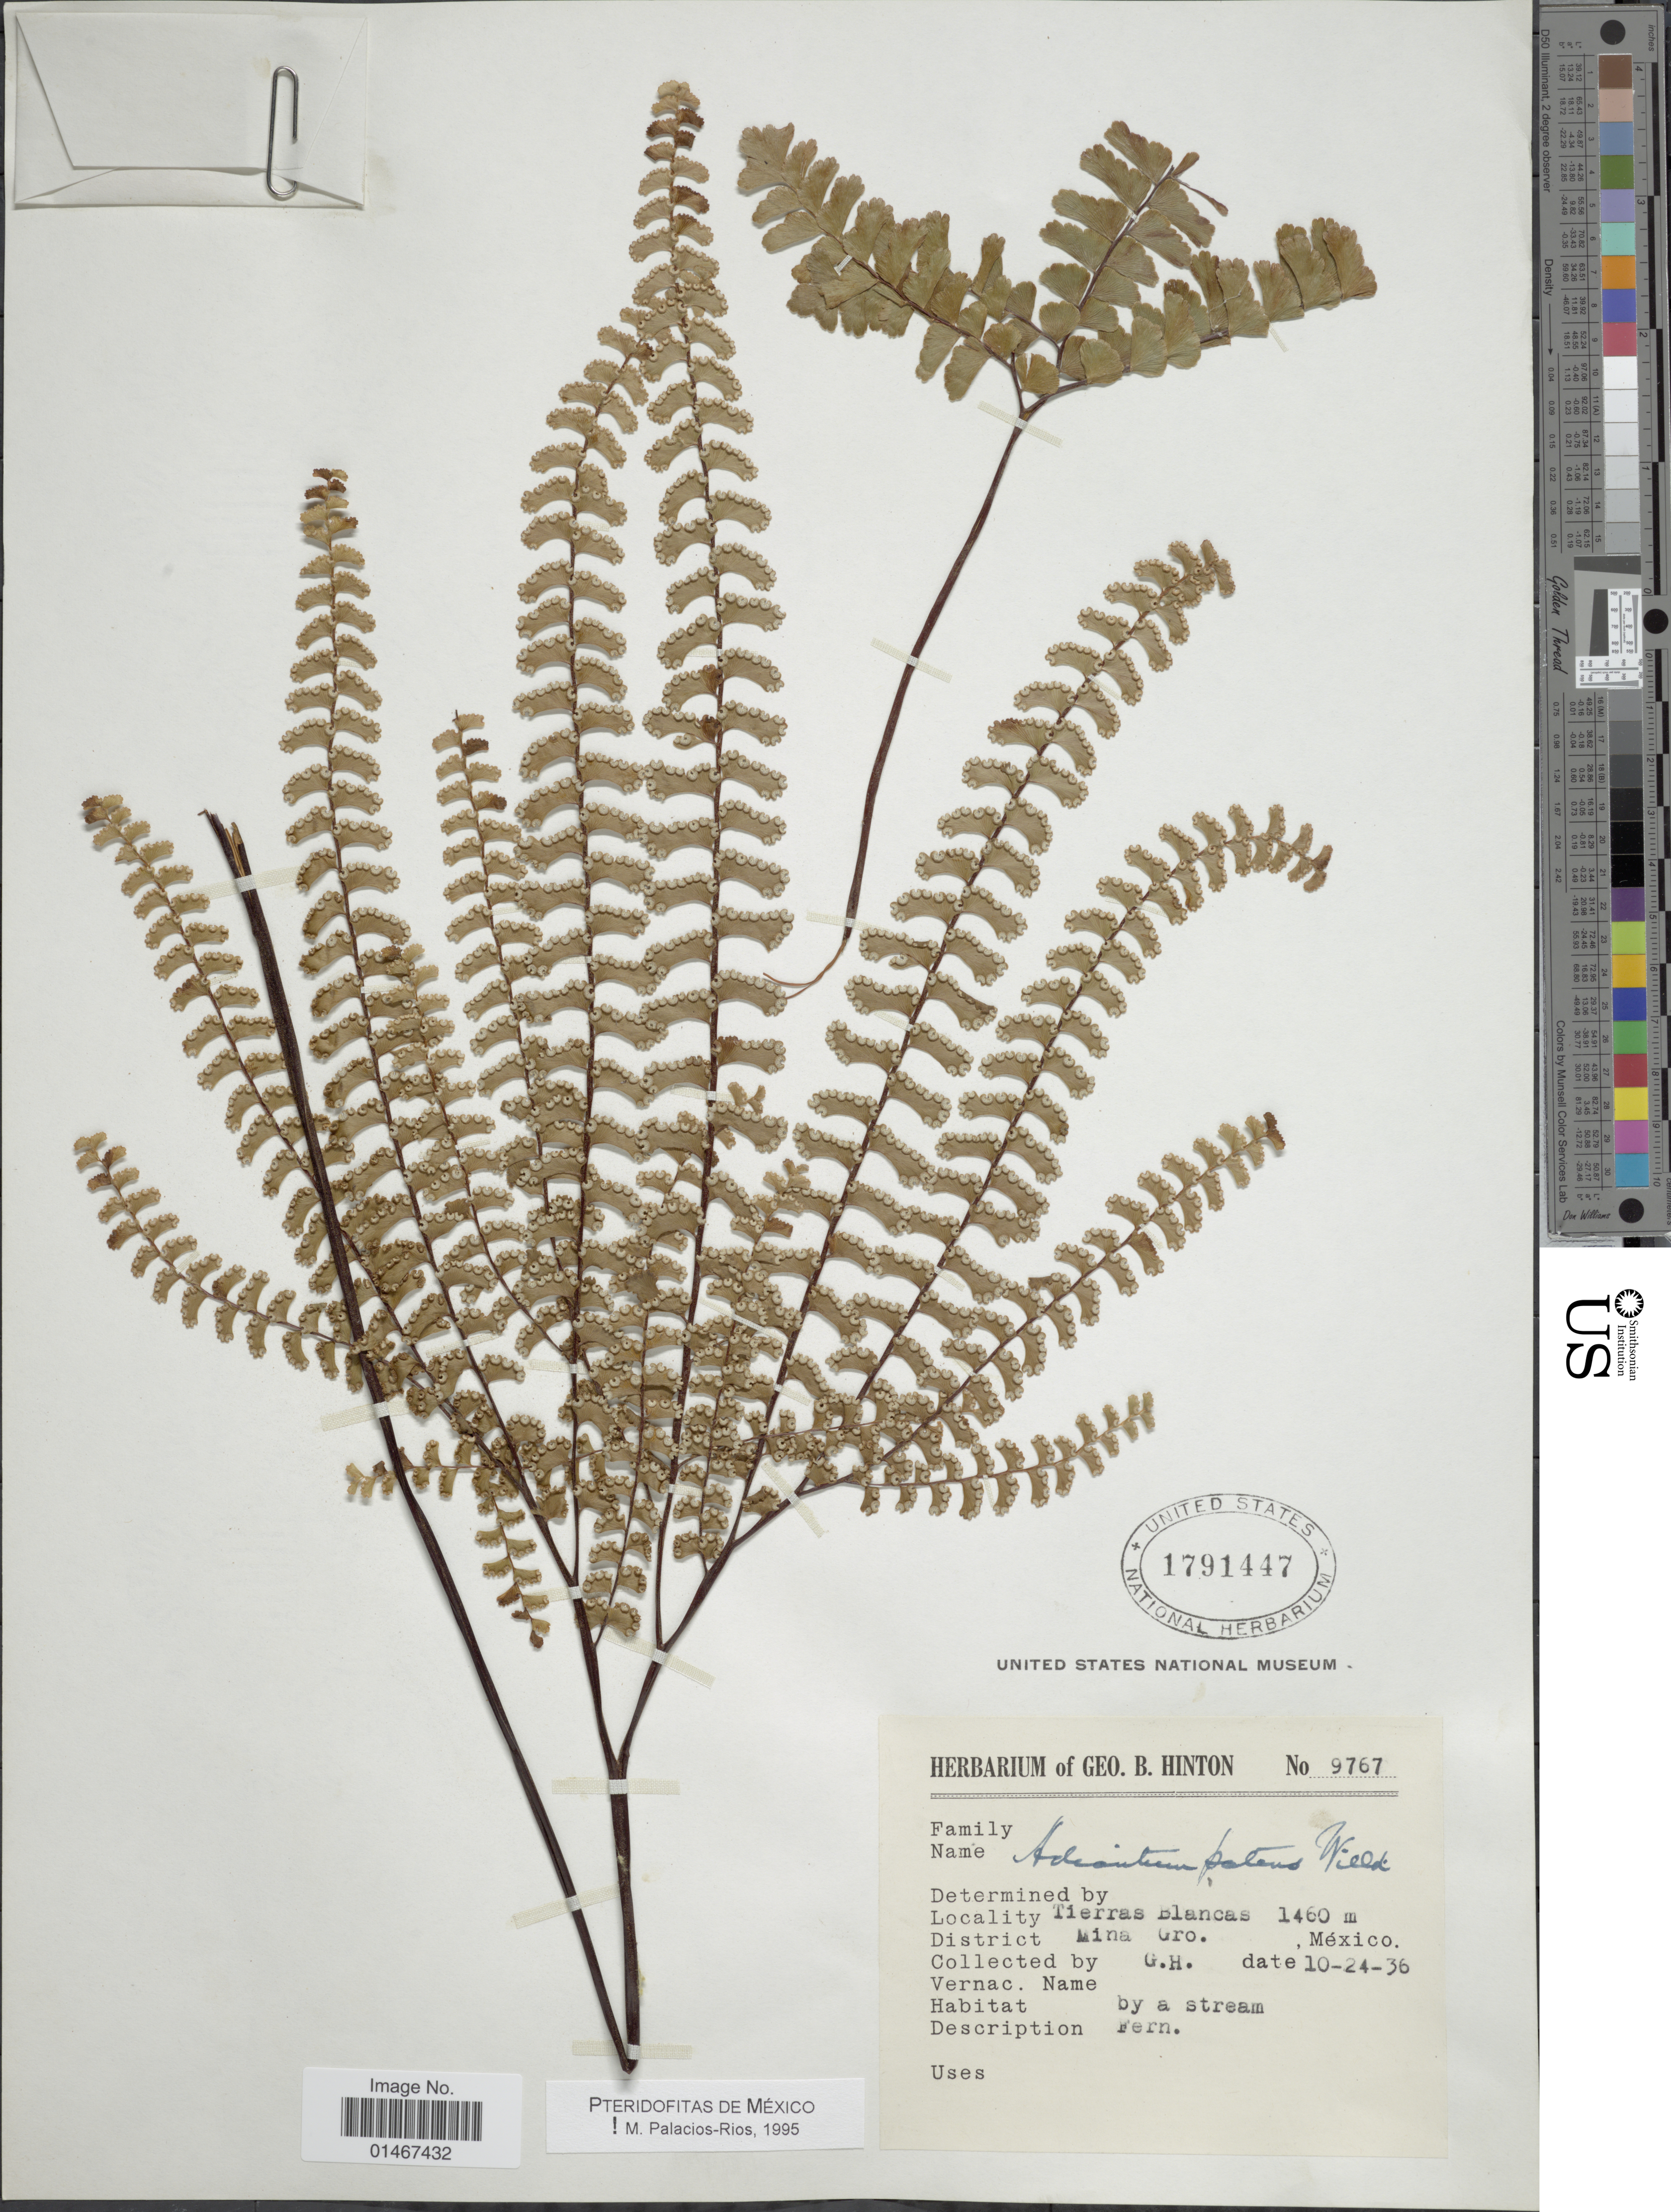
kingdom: Plantae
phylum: Tracheophyta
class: Polypodiopsida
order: Polypodiales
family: Pteridaceae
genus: Adiantum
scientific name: Adiantum patens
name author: Willd.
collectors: G. B. Hinton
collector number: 9767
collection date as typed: Transcribed d/m/y: 24/10/36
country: Mexico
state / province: Guerrero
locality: Tierras Blancas. District Mina Gro.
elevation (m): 1460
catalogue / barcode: US 1791447